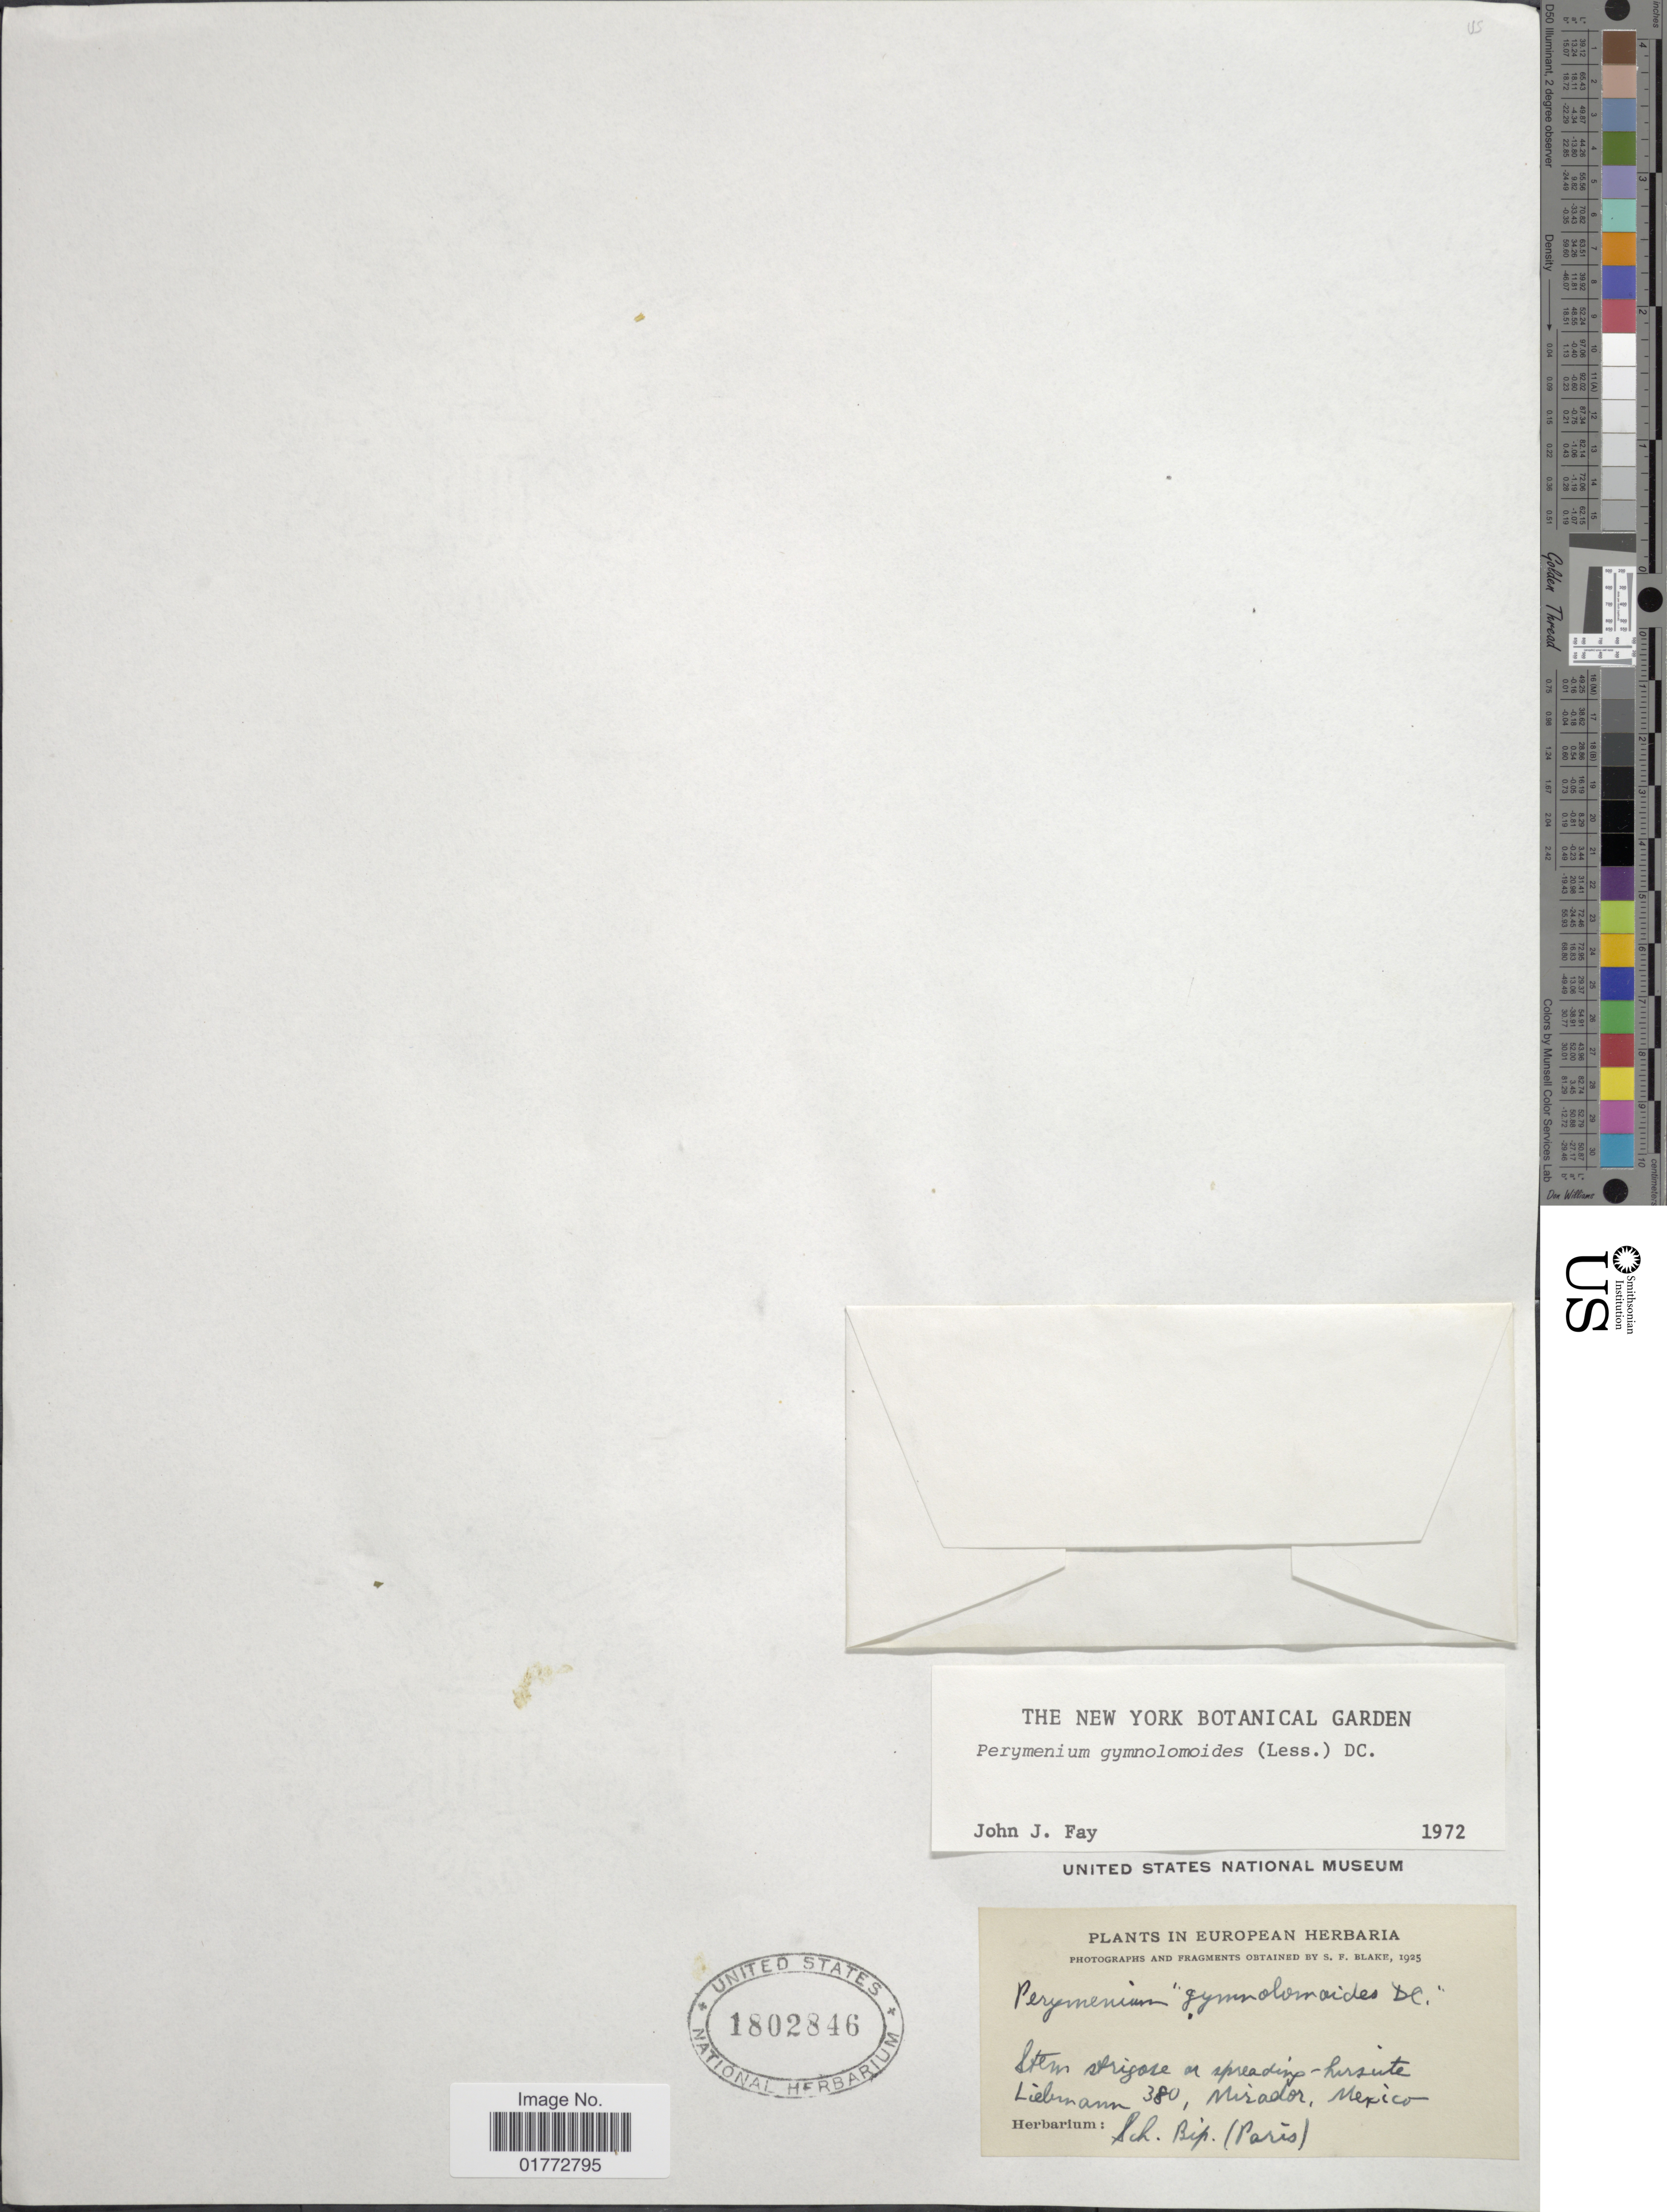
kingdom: Plantae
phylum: Tracheophyta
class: Magnoliopsida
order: Asterales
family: Asteraceae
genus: Perymenium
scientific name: Perymenium gymnolomoides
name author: (Less.) DC.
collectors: Liebmann, --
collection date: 1925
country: Mexico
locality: Mirador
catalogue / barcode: US 1802846